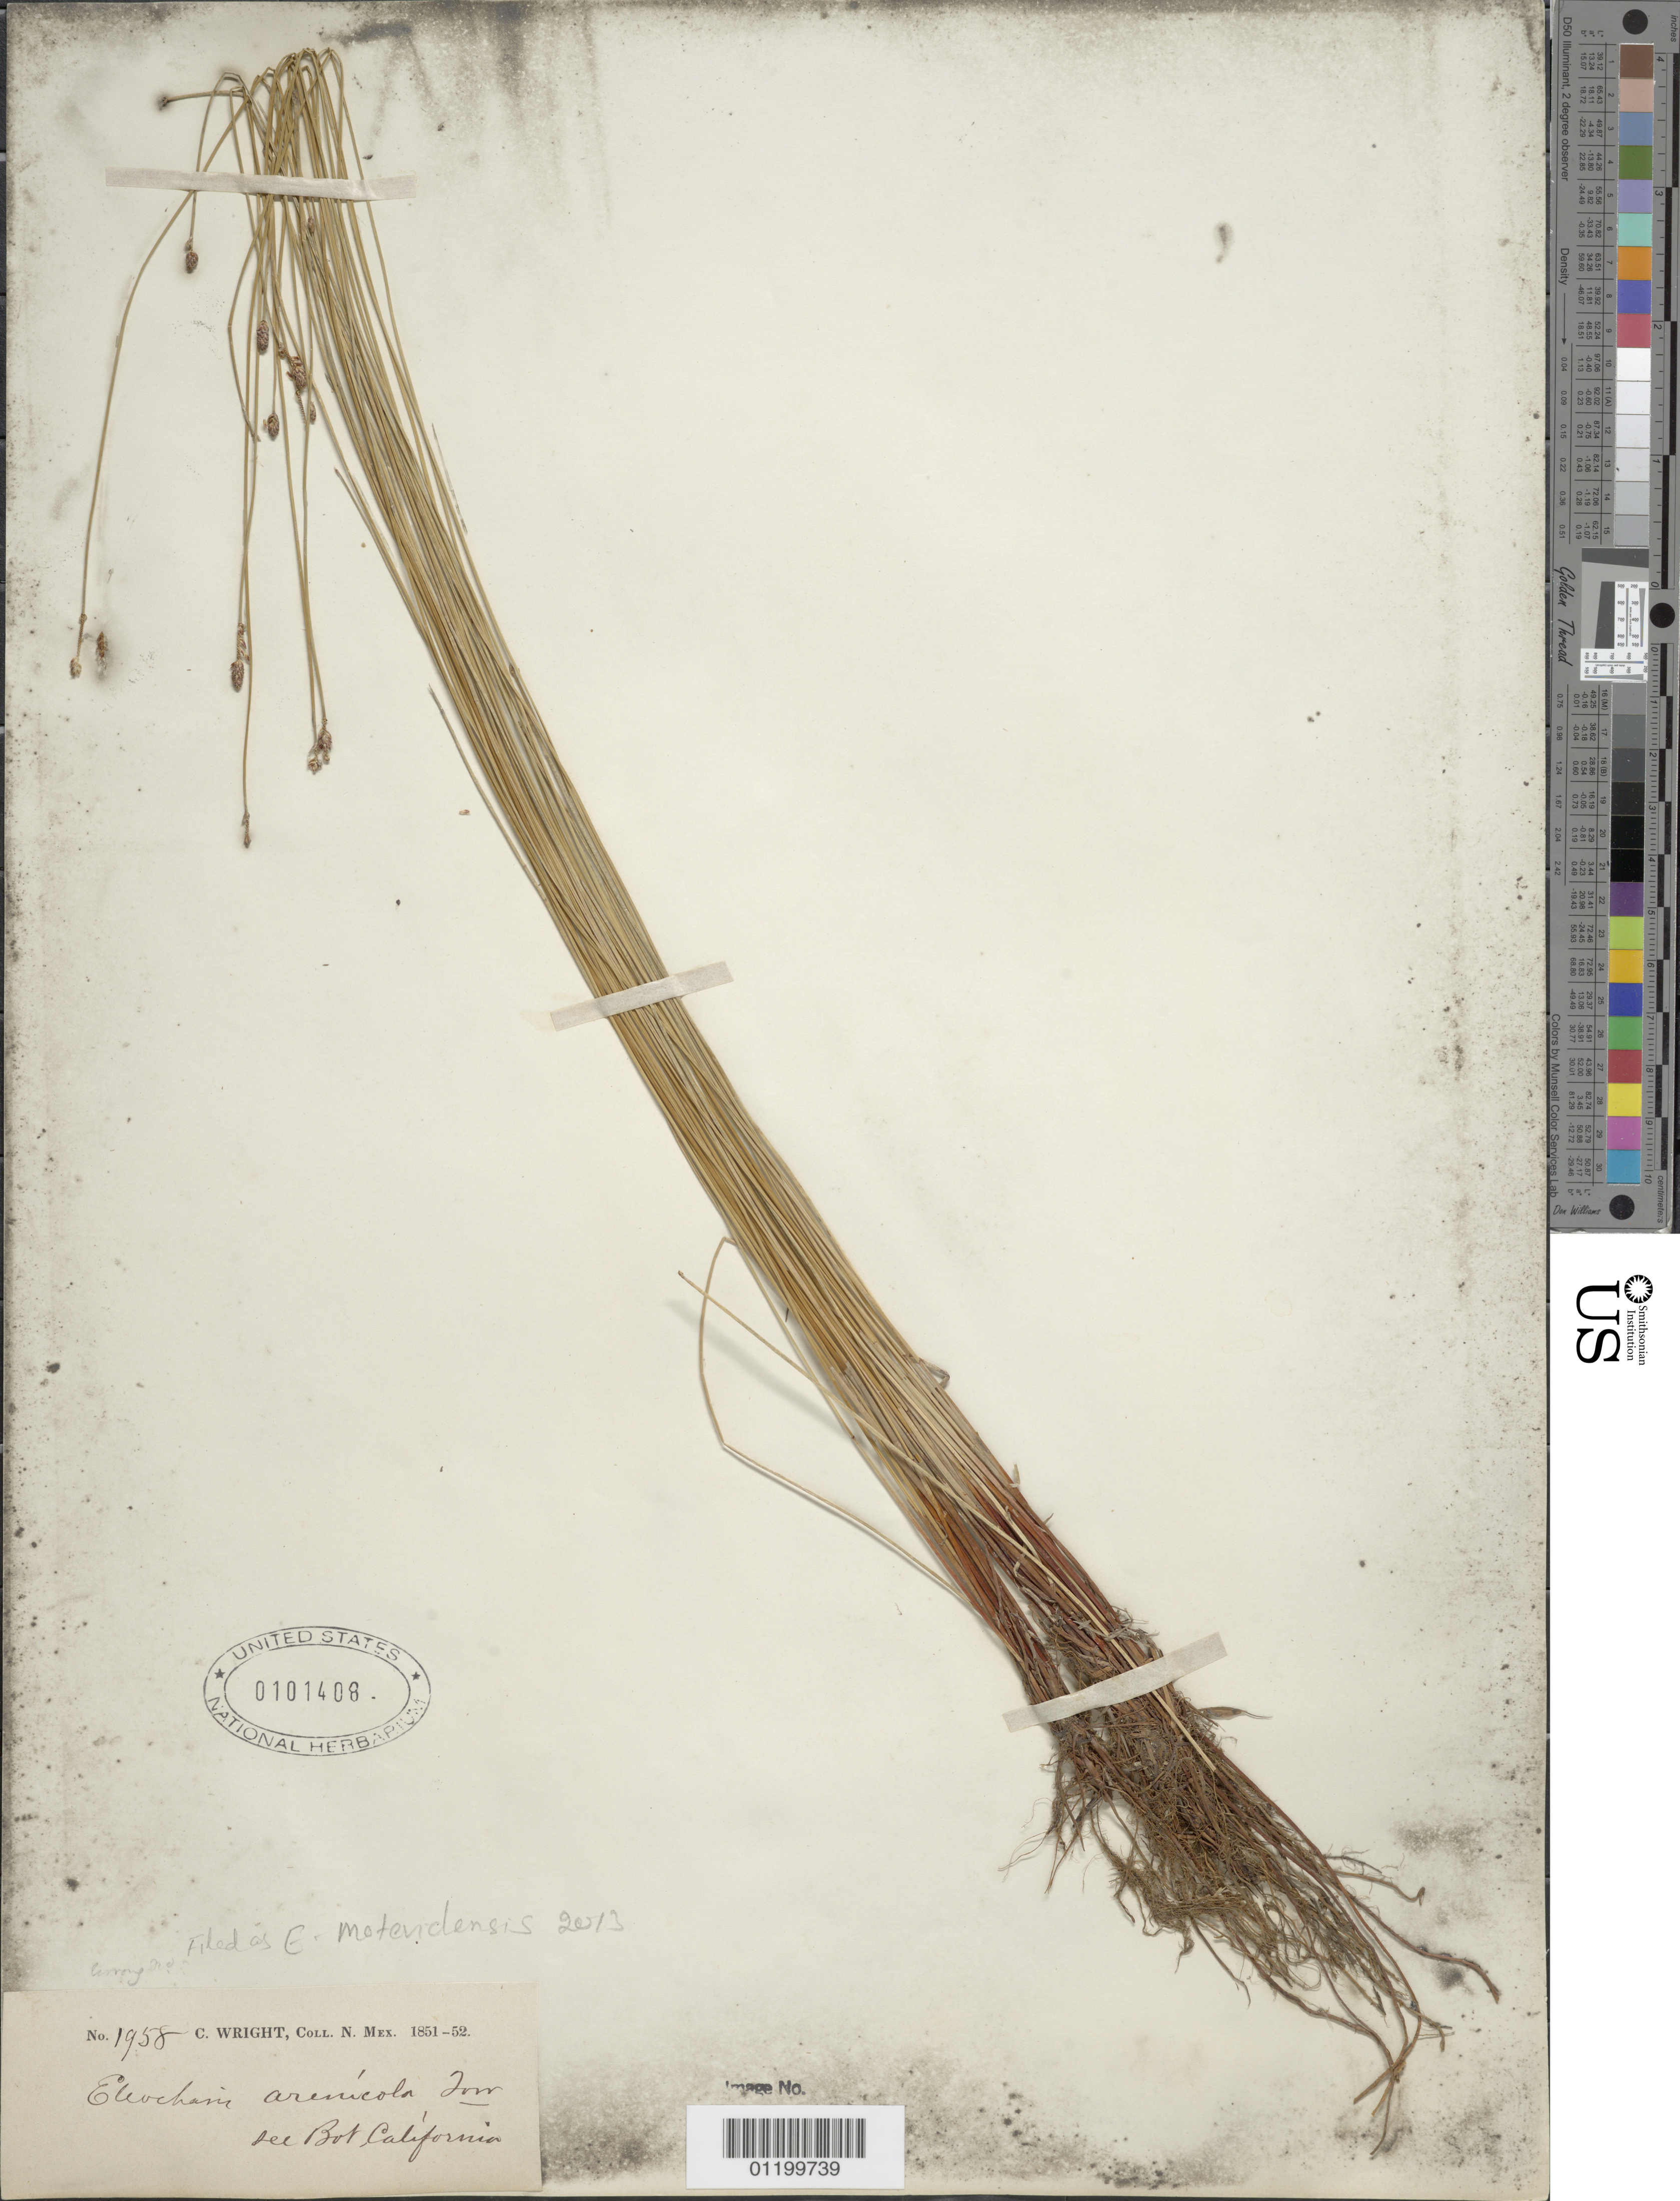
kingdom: Plantae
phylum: Tracheophyta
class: Liliopsida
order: Poales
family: Cyperaceae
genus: Eleocharis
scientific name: Eleocharis montevidensis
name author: Kunth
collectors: C. Wright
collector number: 1958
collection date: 1851/1852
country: United States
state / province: New Mexico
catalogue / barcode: US 101408